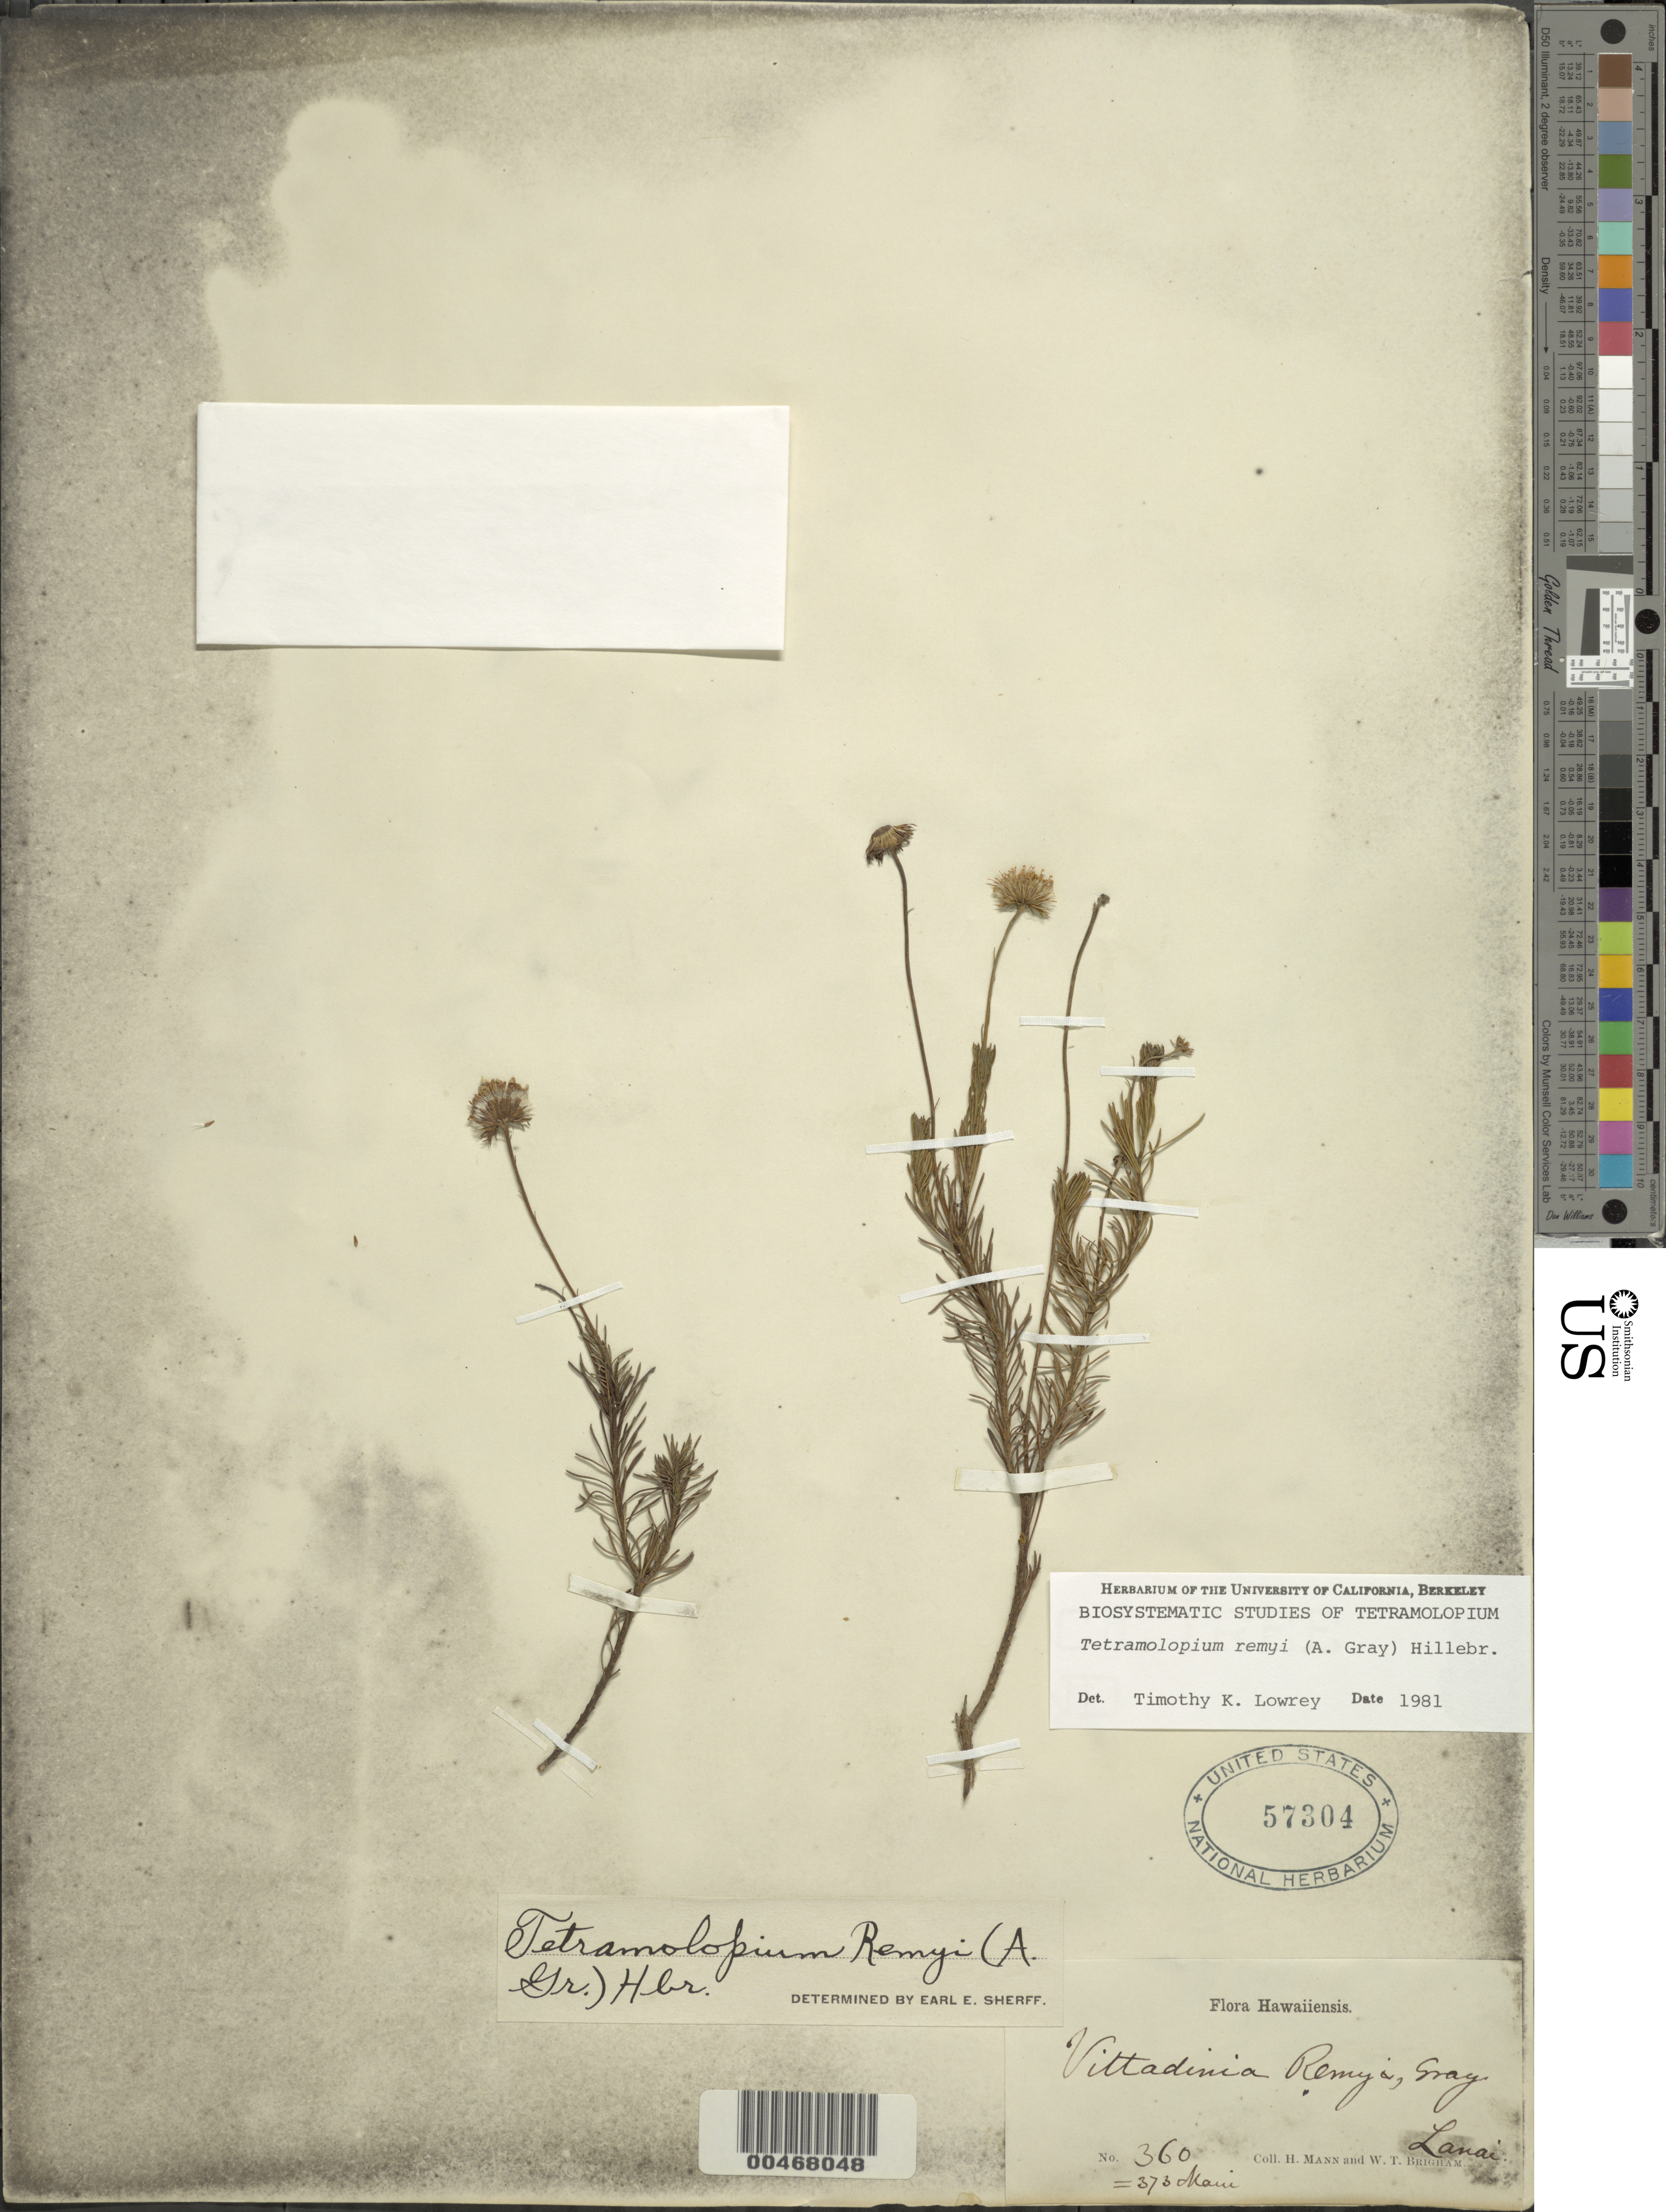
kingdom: Plantae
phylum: Tracheophyta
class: Magnoliopsida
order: Asterales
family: Asteraceae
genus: Tetramolopium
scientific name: Tetramolopium remyi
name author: (A. Gray) Hillebr.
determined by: Lowrey, T. K.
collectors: H. Mann & W. T. Brigham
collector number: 360 = 373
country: United States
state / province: Hawaii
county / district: Maui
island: Lana'i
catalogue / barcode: US 57304